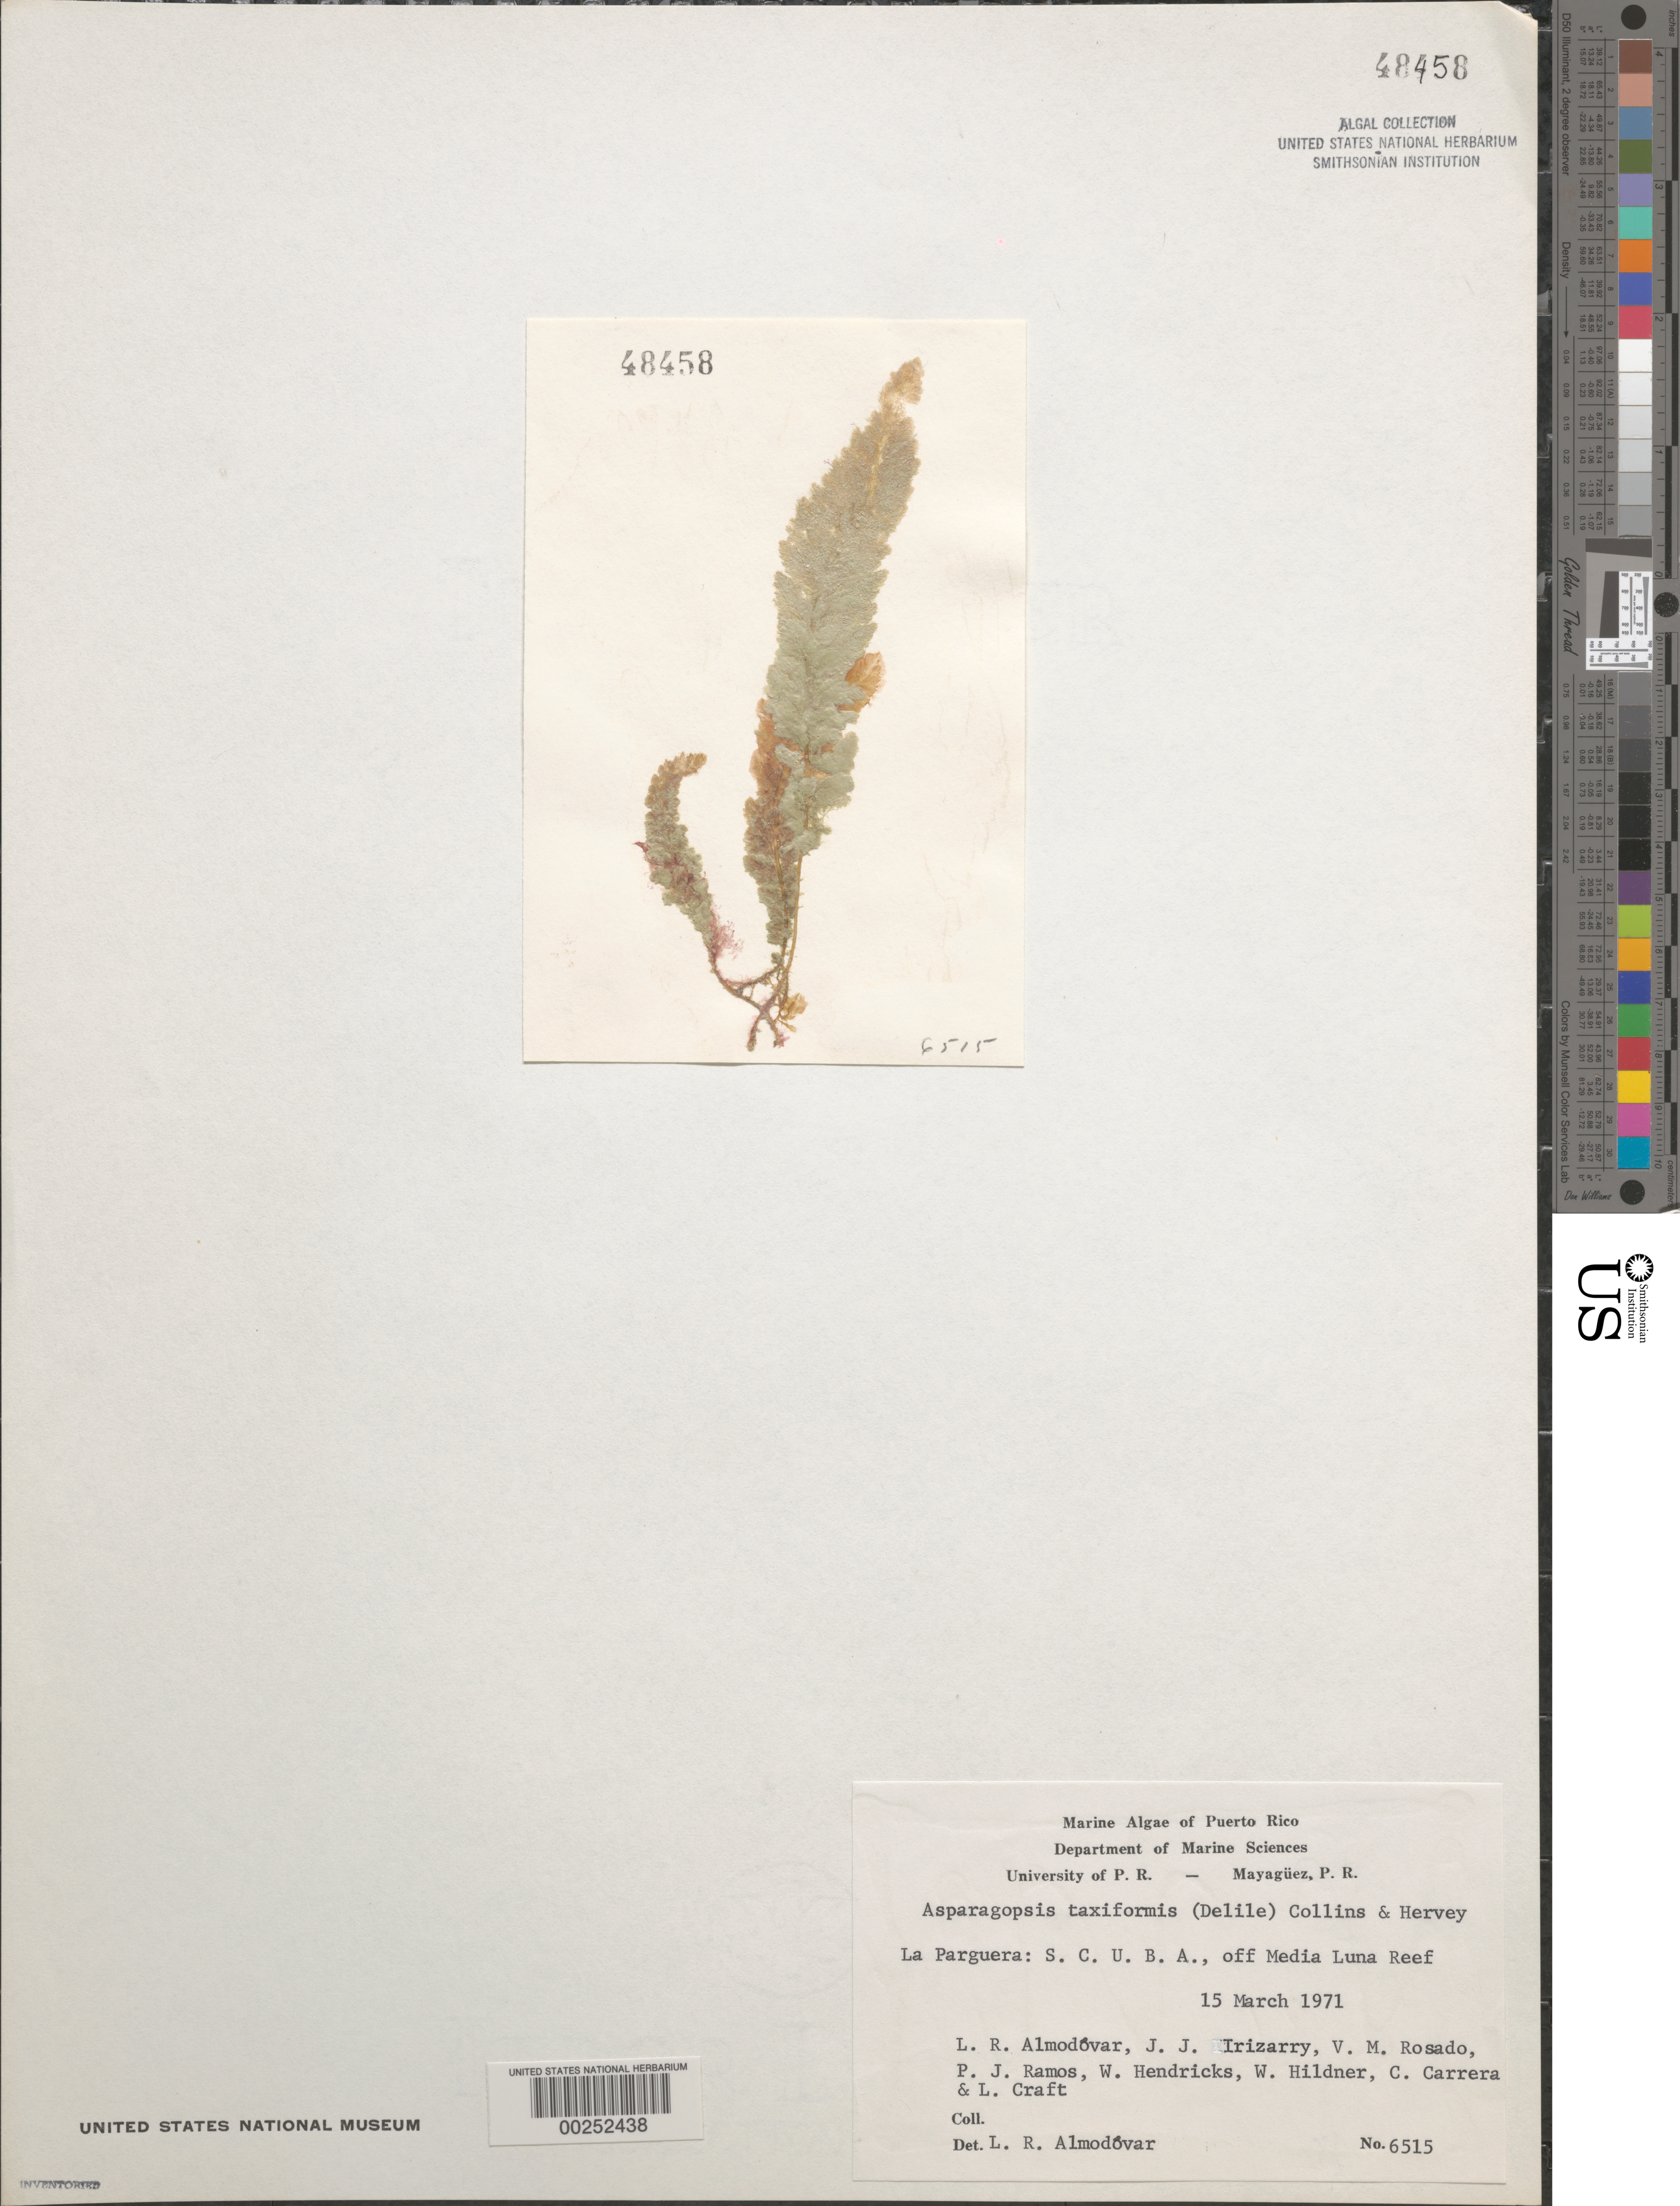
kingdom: Plantae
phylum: Rhodophyta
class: Florideophyceae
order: Bonnemaisoniales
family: Bonnemaisoniaceae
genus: Asparagopsis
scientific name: Asparagopsis taxiformis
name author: (Delile) Trevis.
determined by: Almodovar, L. R.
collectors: L. Almodovar, J. Irizarry, V. Rosado, P. Ramos, W. Hendricks, W. Hildner, C. Carrera, L. Craft & L. Craft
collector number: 6515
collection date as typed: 15 Mar 1971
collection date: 1971-03-15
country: Puerto Rico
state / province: Lajas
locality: La Parguera, off Media Luna Reef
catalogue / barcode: US 48458